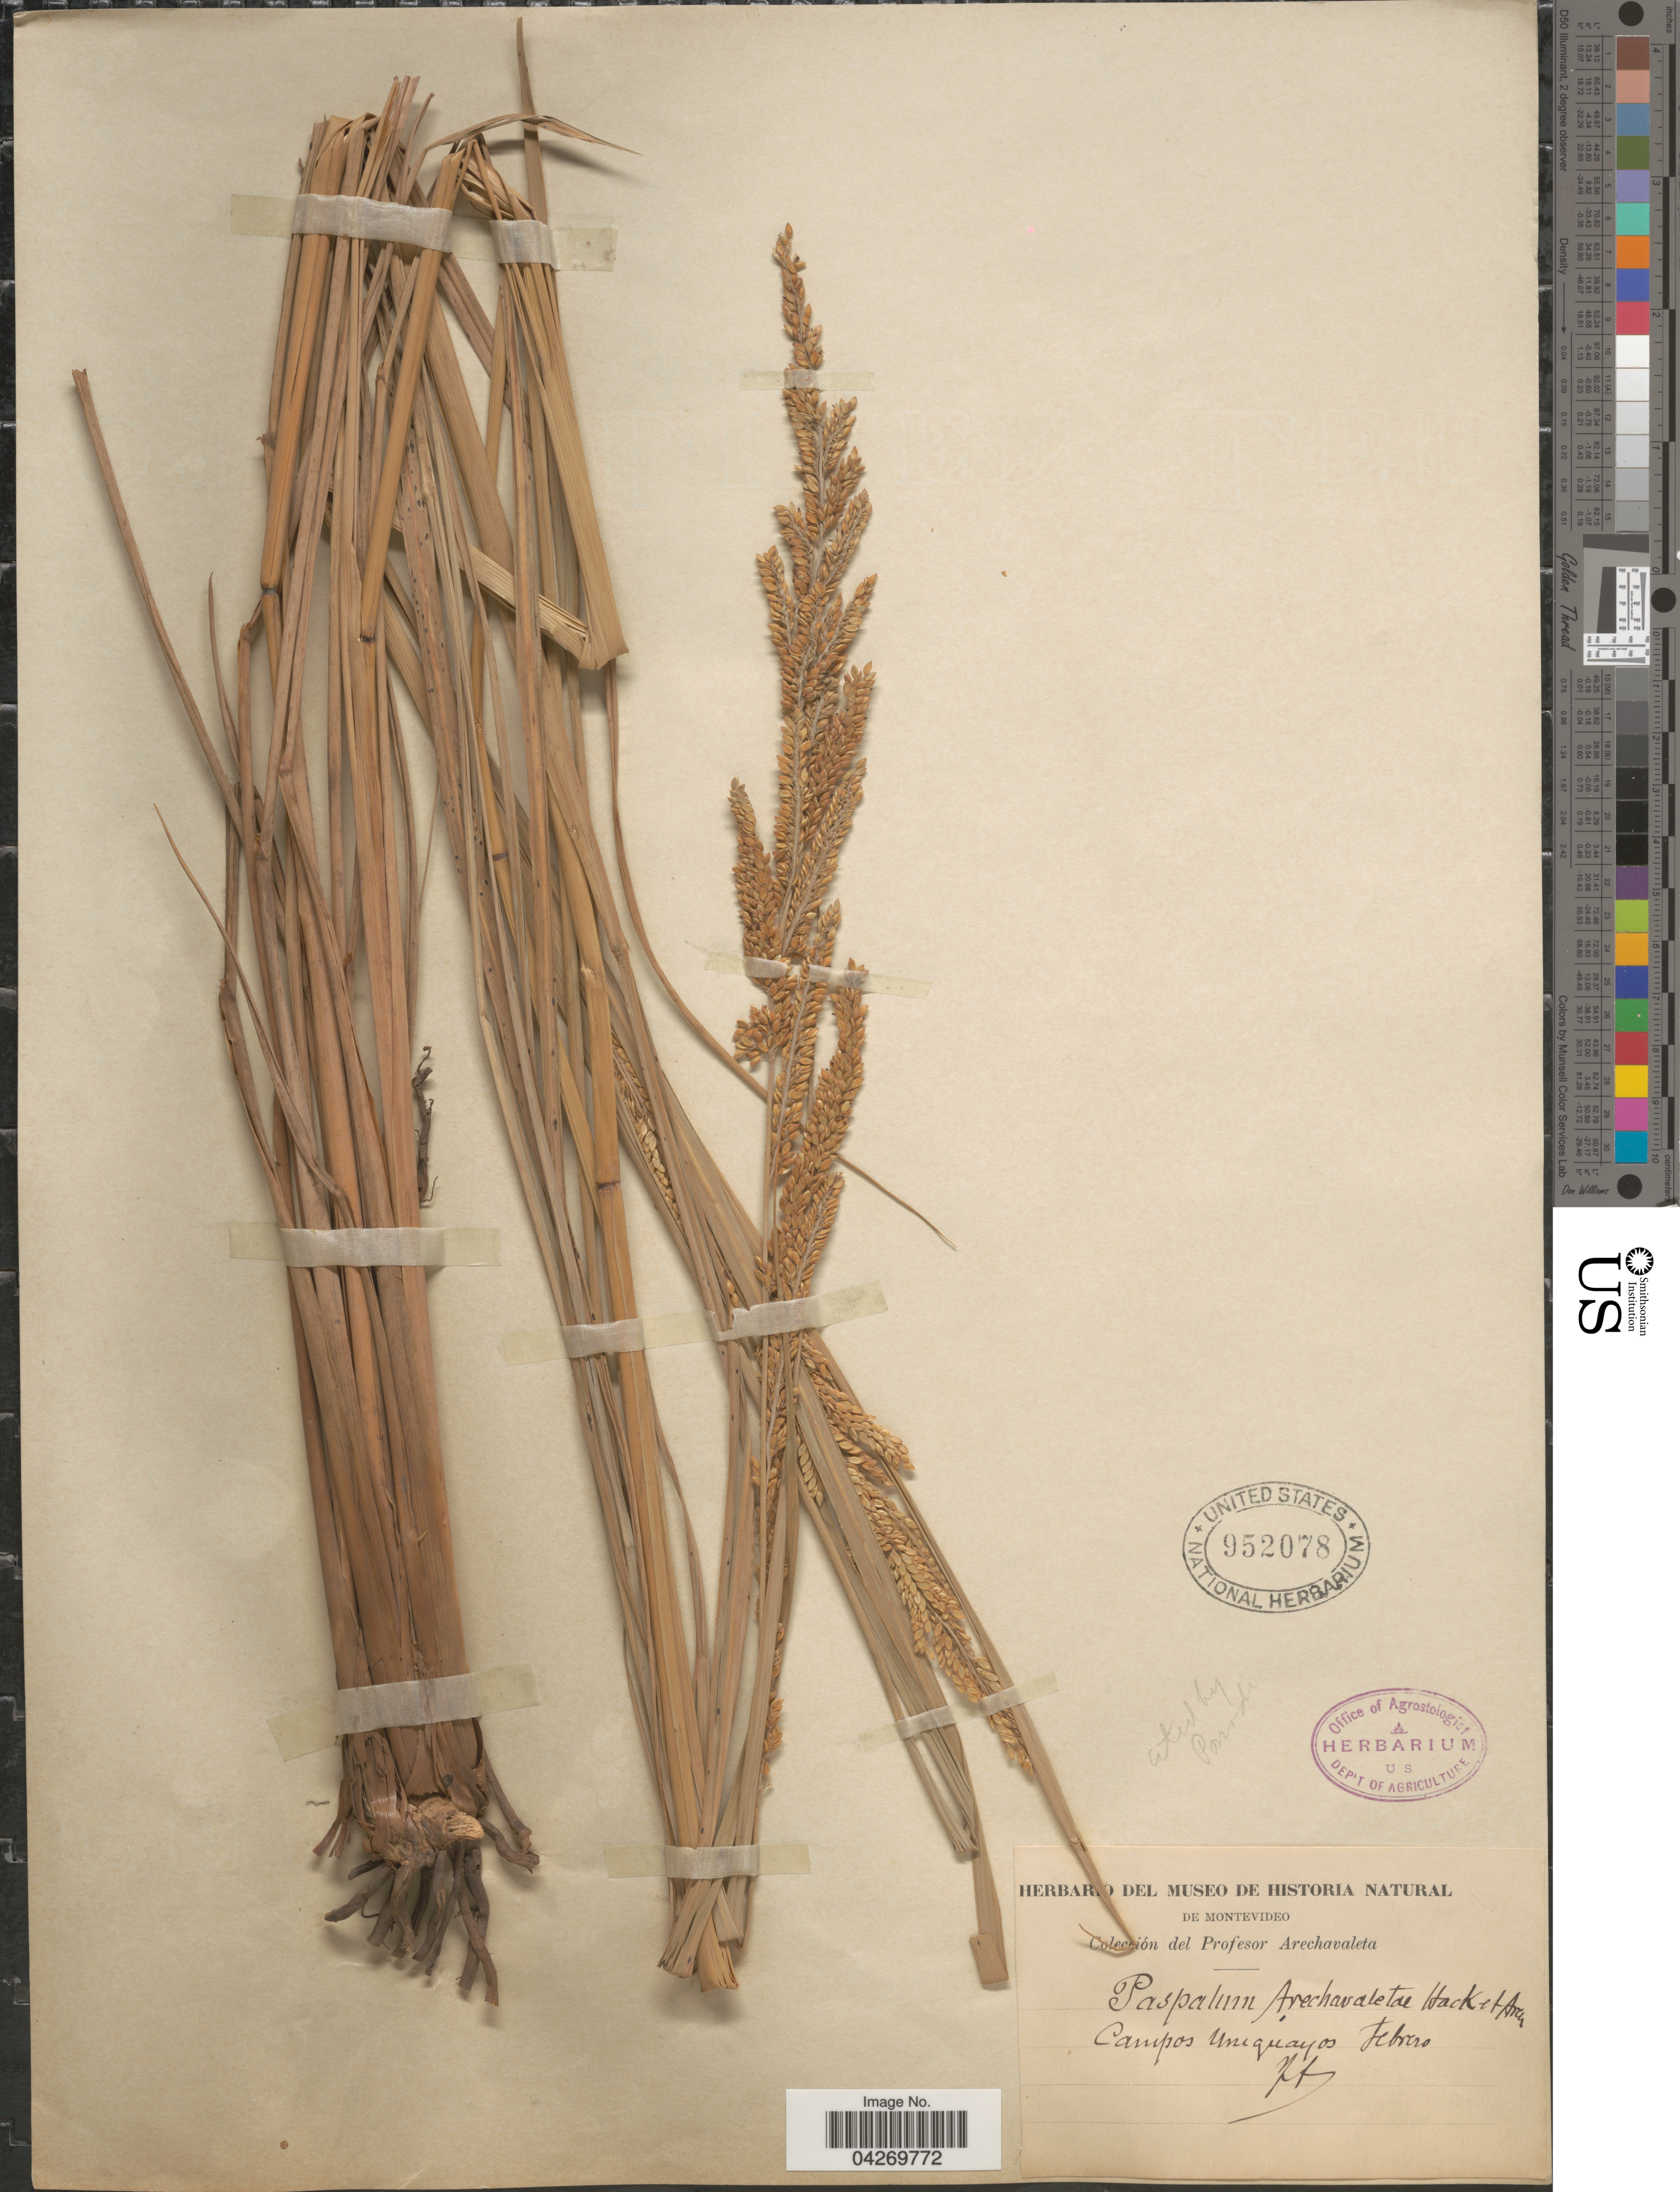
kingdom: Plantae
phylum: Tracheophyta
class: Liliopsida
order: Poales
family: Poaceae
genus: Paspalum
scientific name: Paspalum exaltatum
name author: J. Presl in C. Presl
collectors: Arechavaleta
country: Uruguay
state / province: Montevideo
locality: Campos Uruguayos.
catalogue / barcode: US 952078